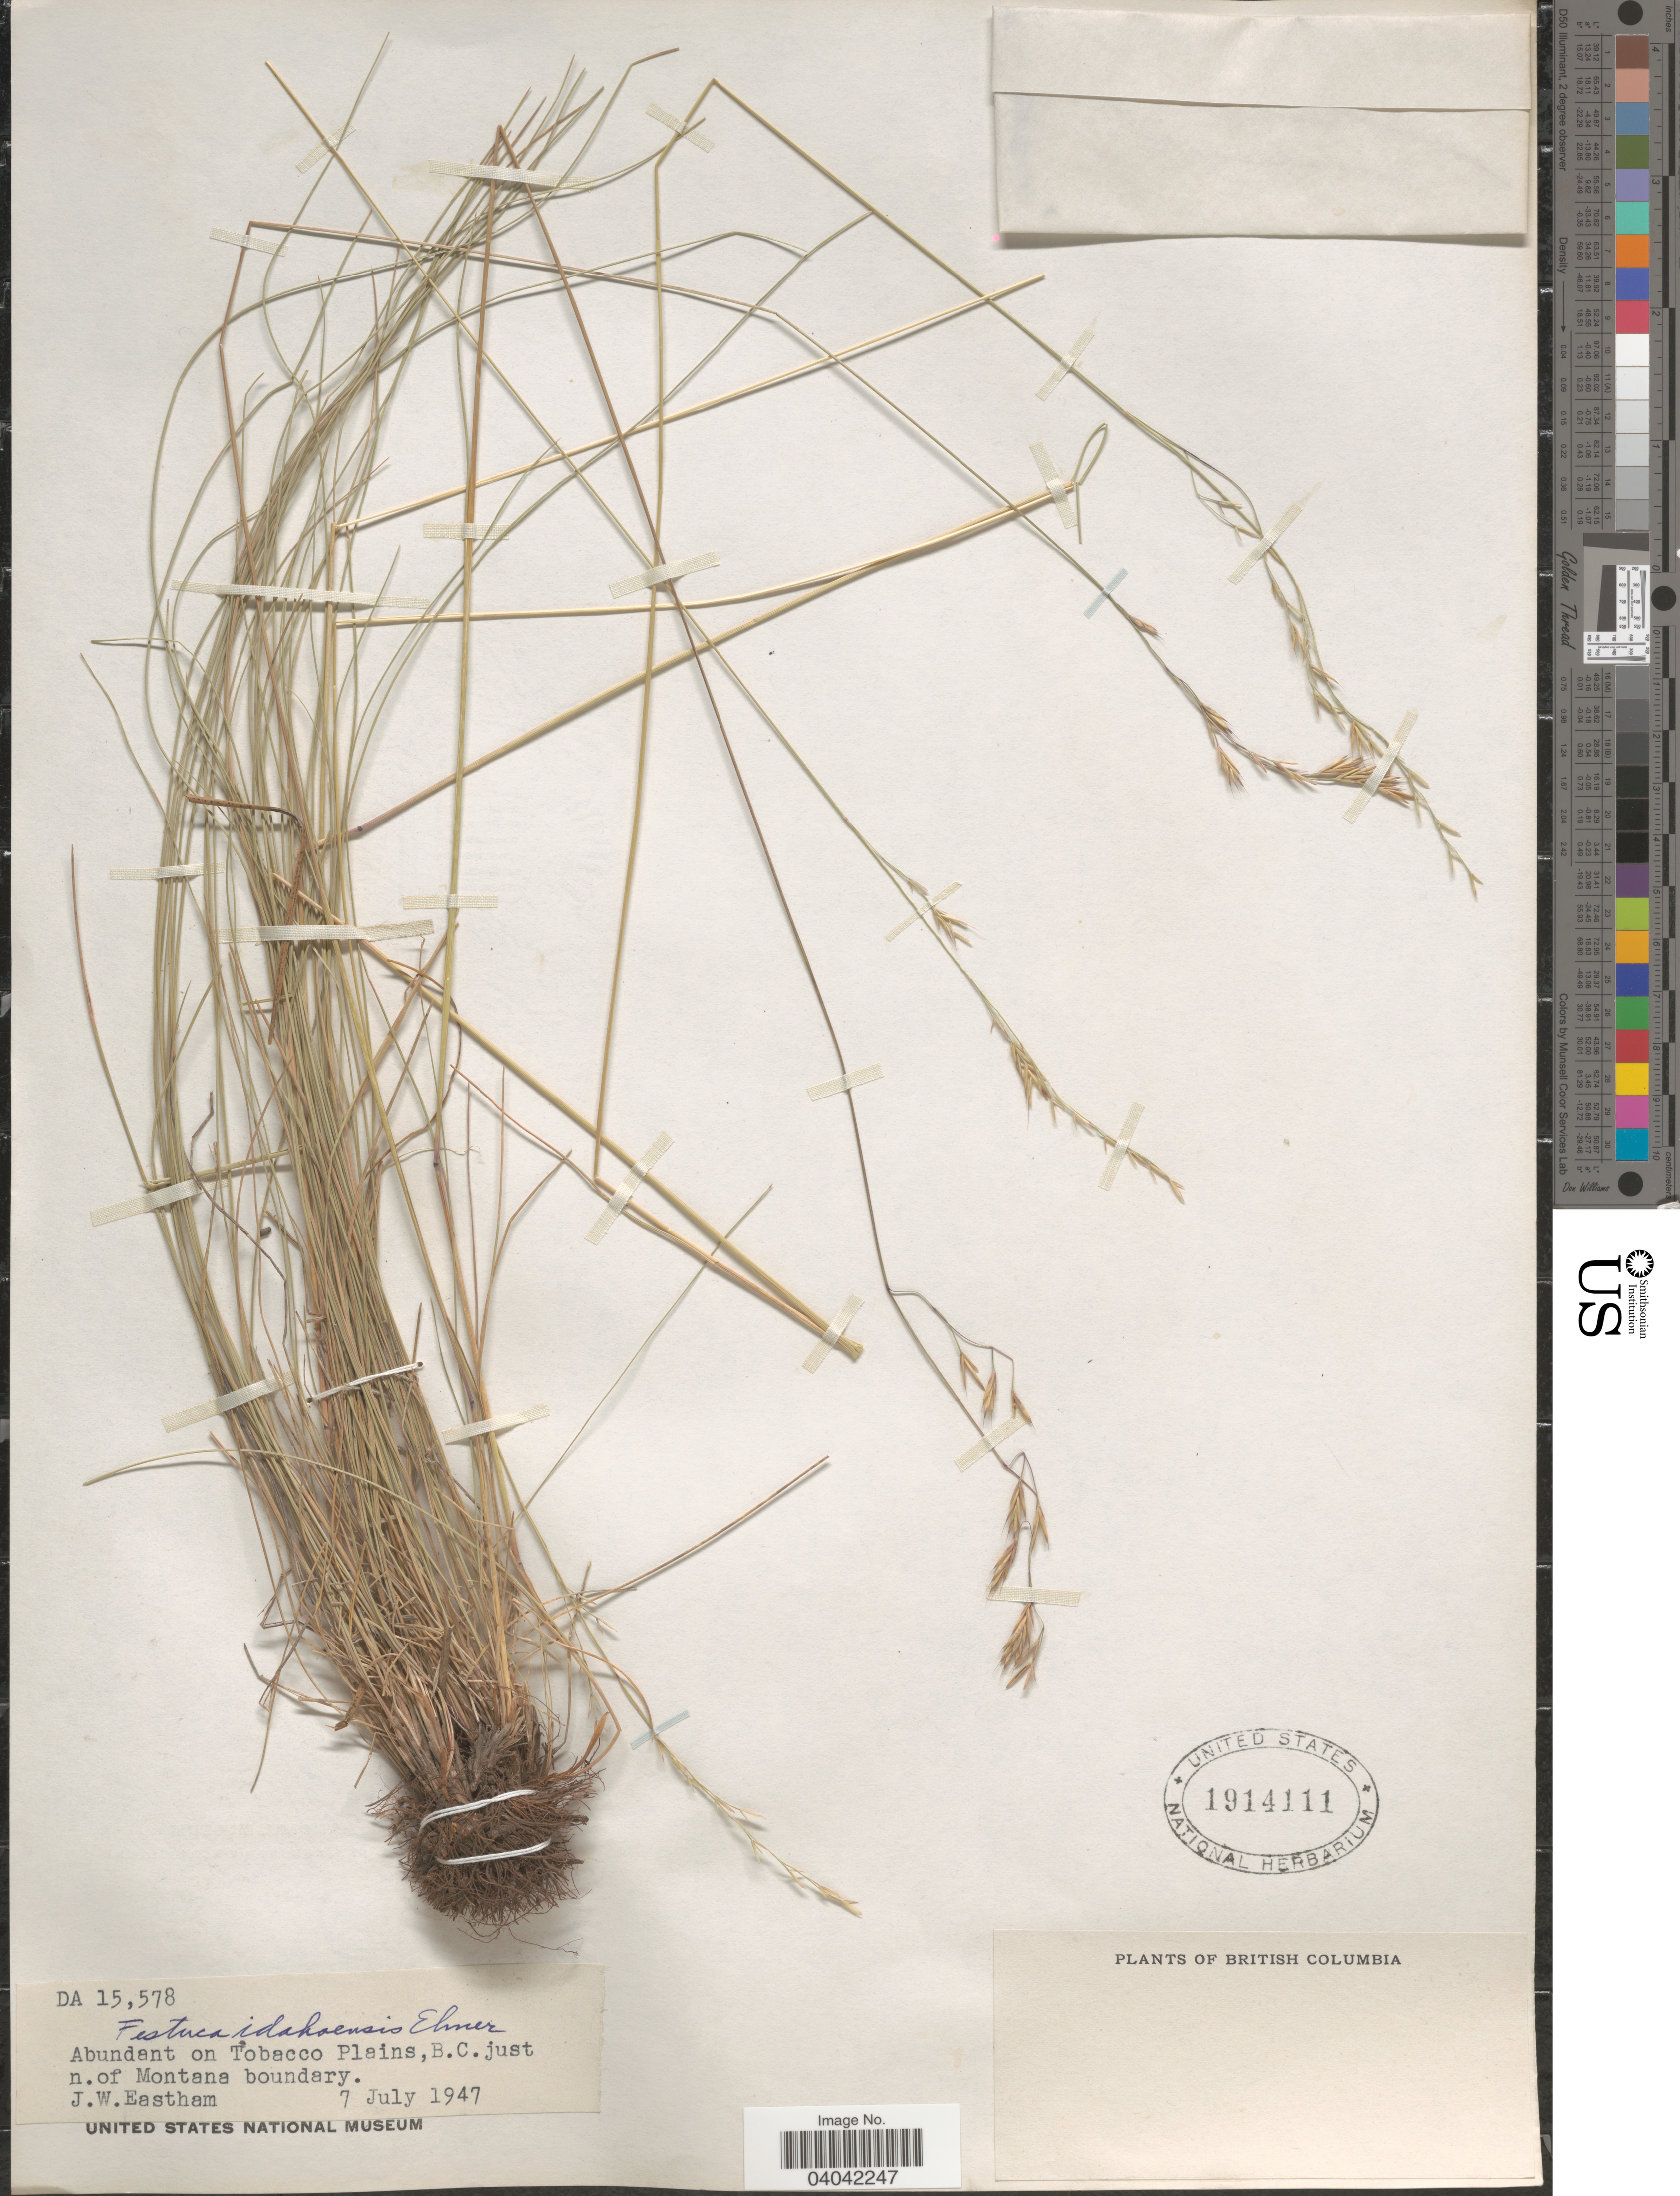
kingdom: Plantae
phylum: Tracheophyta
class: Liliopsida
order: Poales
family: Poaceae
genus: Festuca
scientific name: Festuca idahoensis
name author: Elmer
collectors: J. Eastham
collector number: DA15578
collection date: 1947-07-07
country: Canada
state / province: British Columbia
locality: On Tobacco Plains, just n. of Montana boundary.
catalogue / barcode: US 1914111